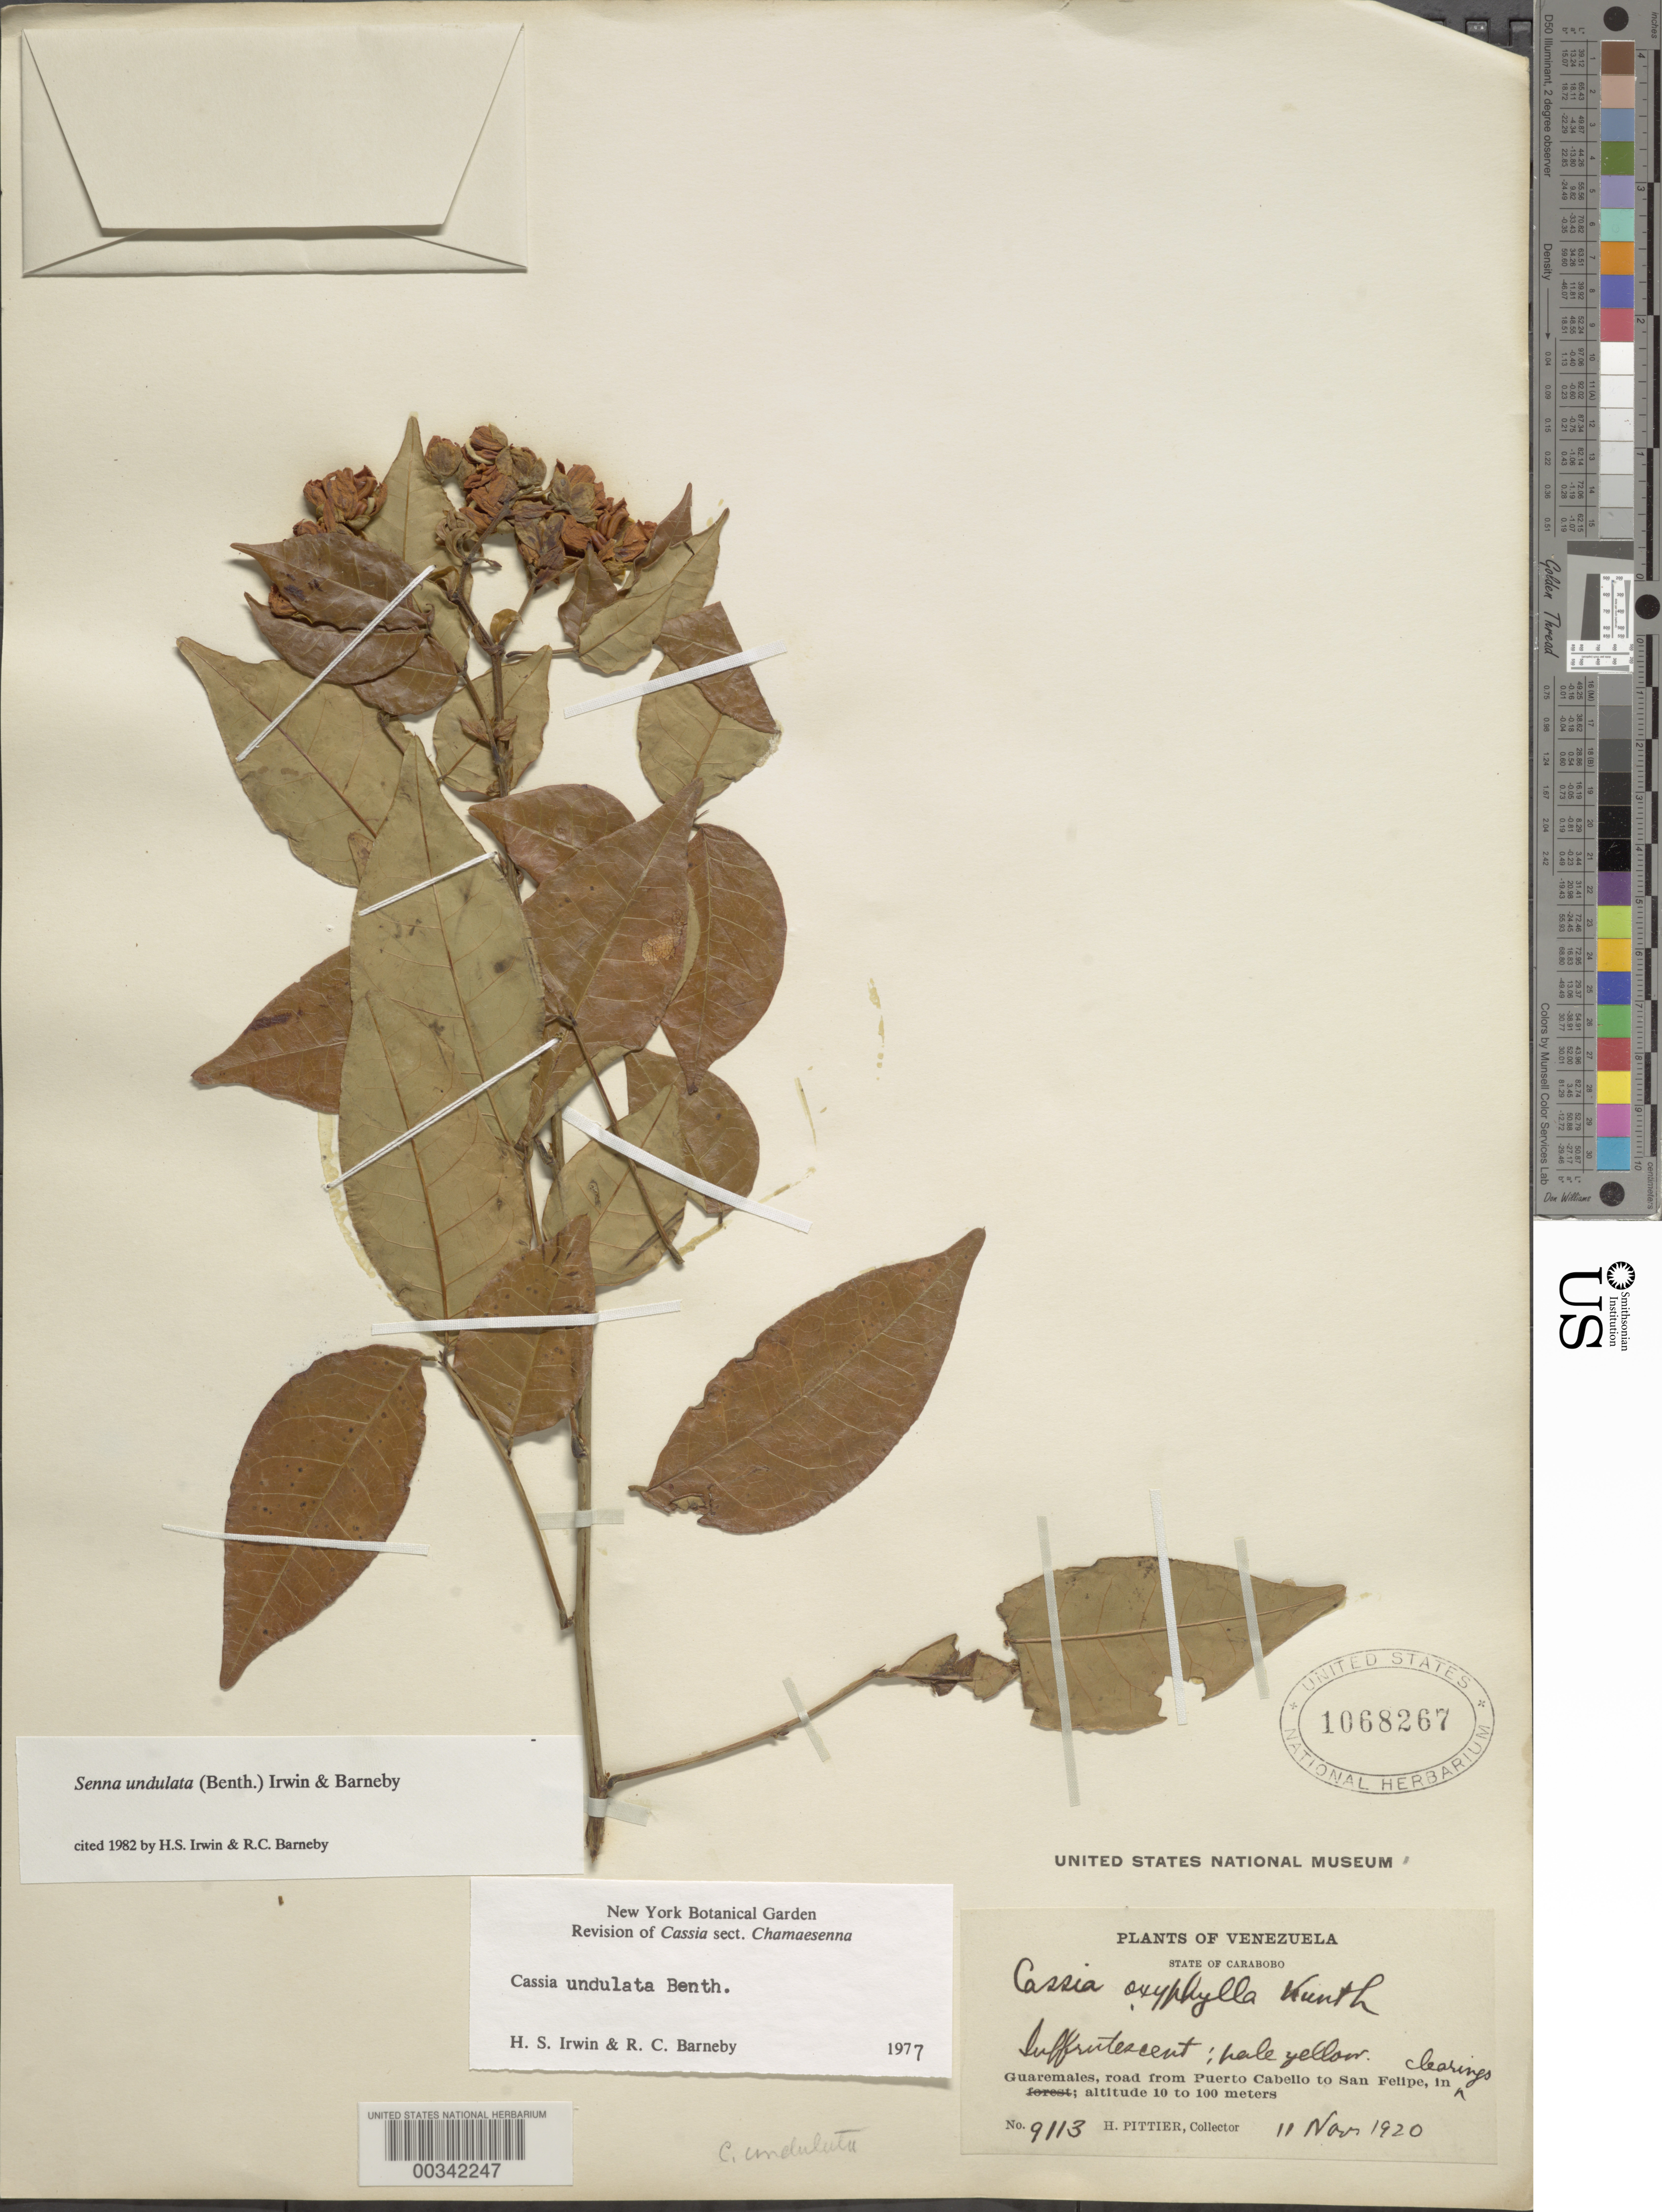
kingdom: Plantae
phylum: Tracheophyta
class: Magnoliopsida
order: Fabales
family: Fabaceae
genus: Senna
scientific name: Senna undulata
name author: (Benth.) H.S. Irwin & Barneby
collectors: H. F. Pittier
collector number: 9113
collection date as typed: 11 Nov 1920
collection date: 1920-11-11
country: Venezuela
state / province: Carabobo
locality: Guaremales, road from puerto cabello to san felipe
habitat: In clearings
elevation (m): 10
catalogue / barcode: US 1068267